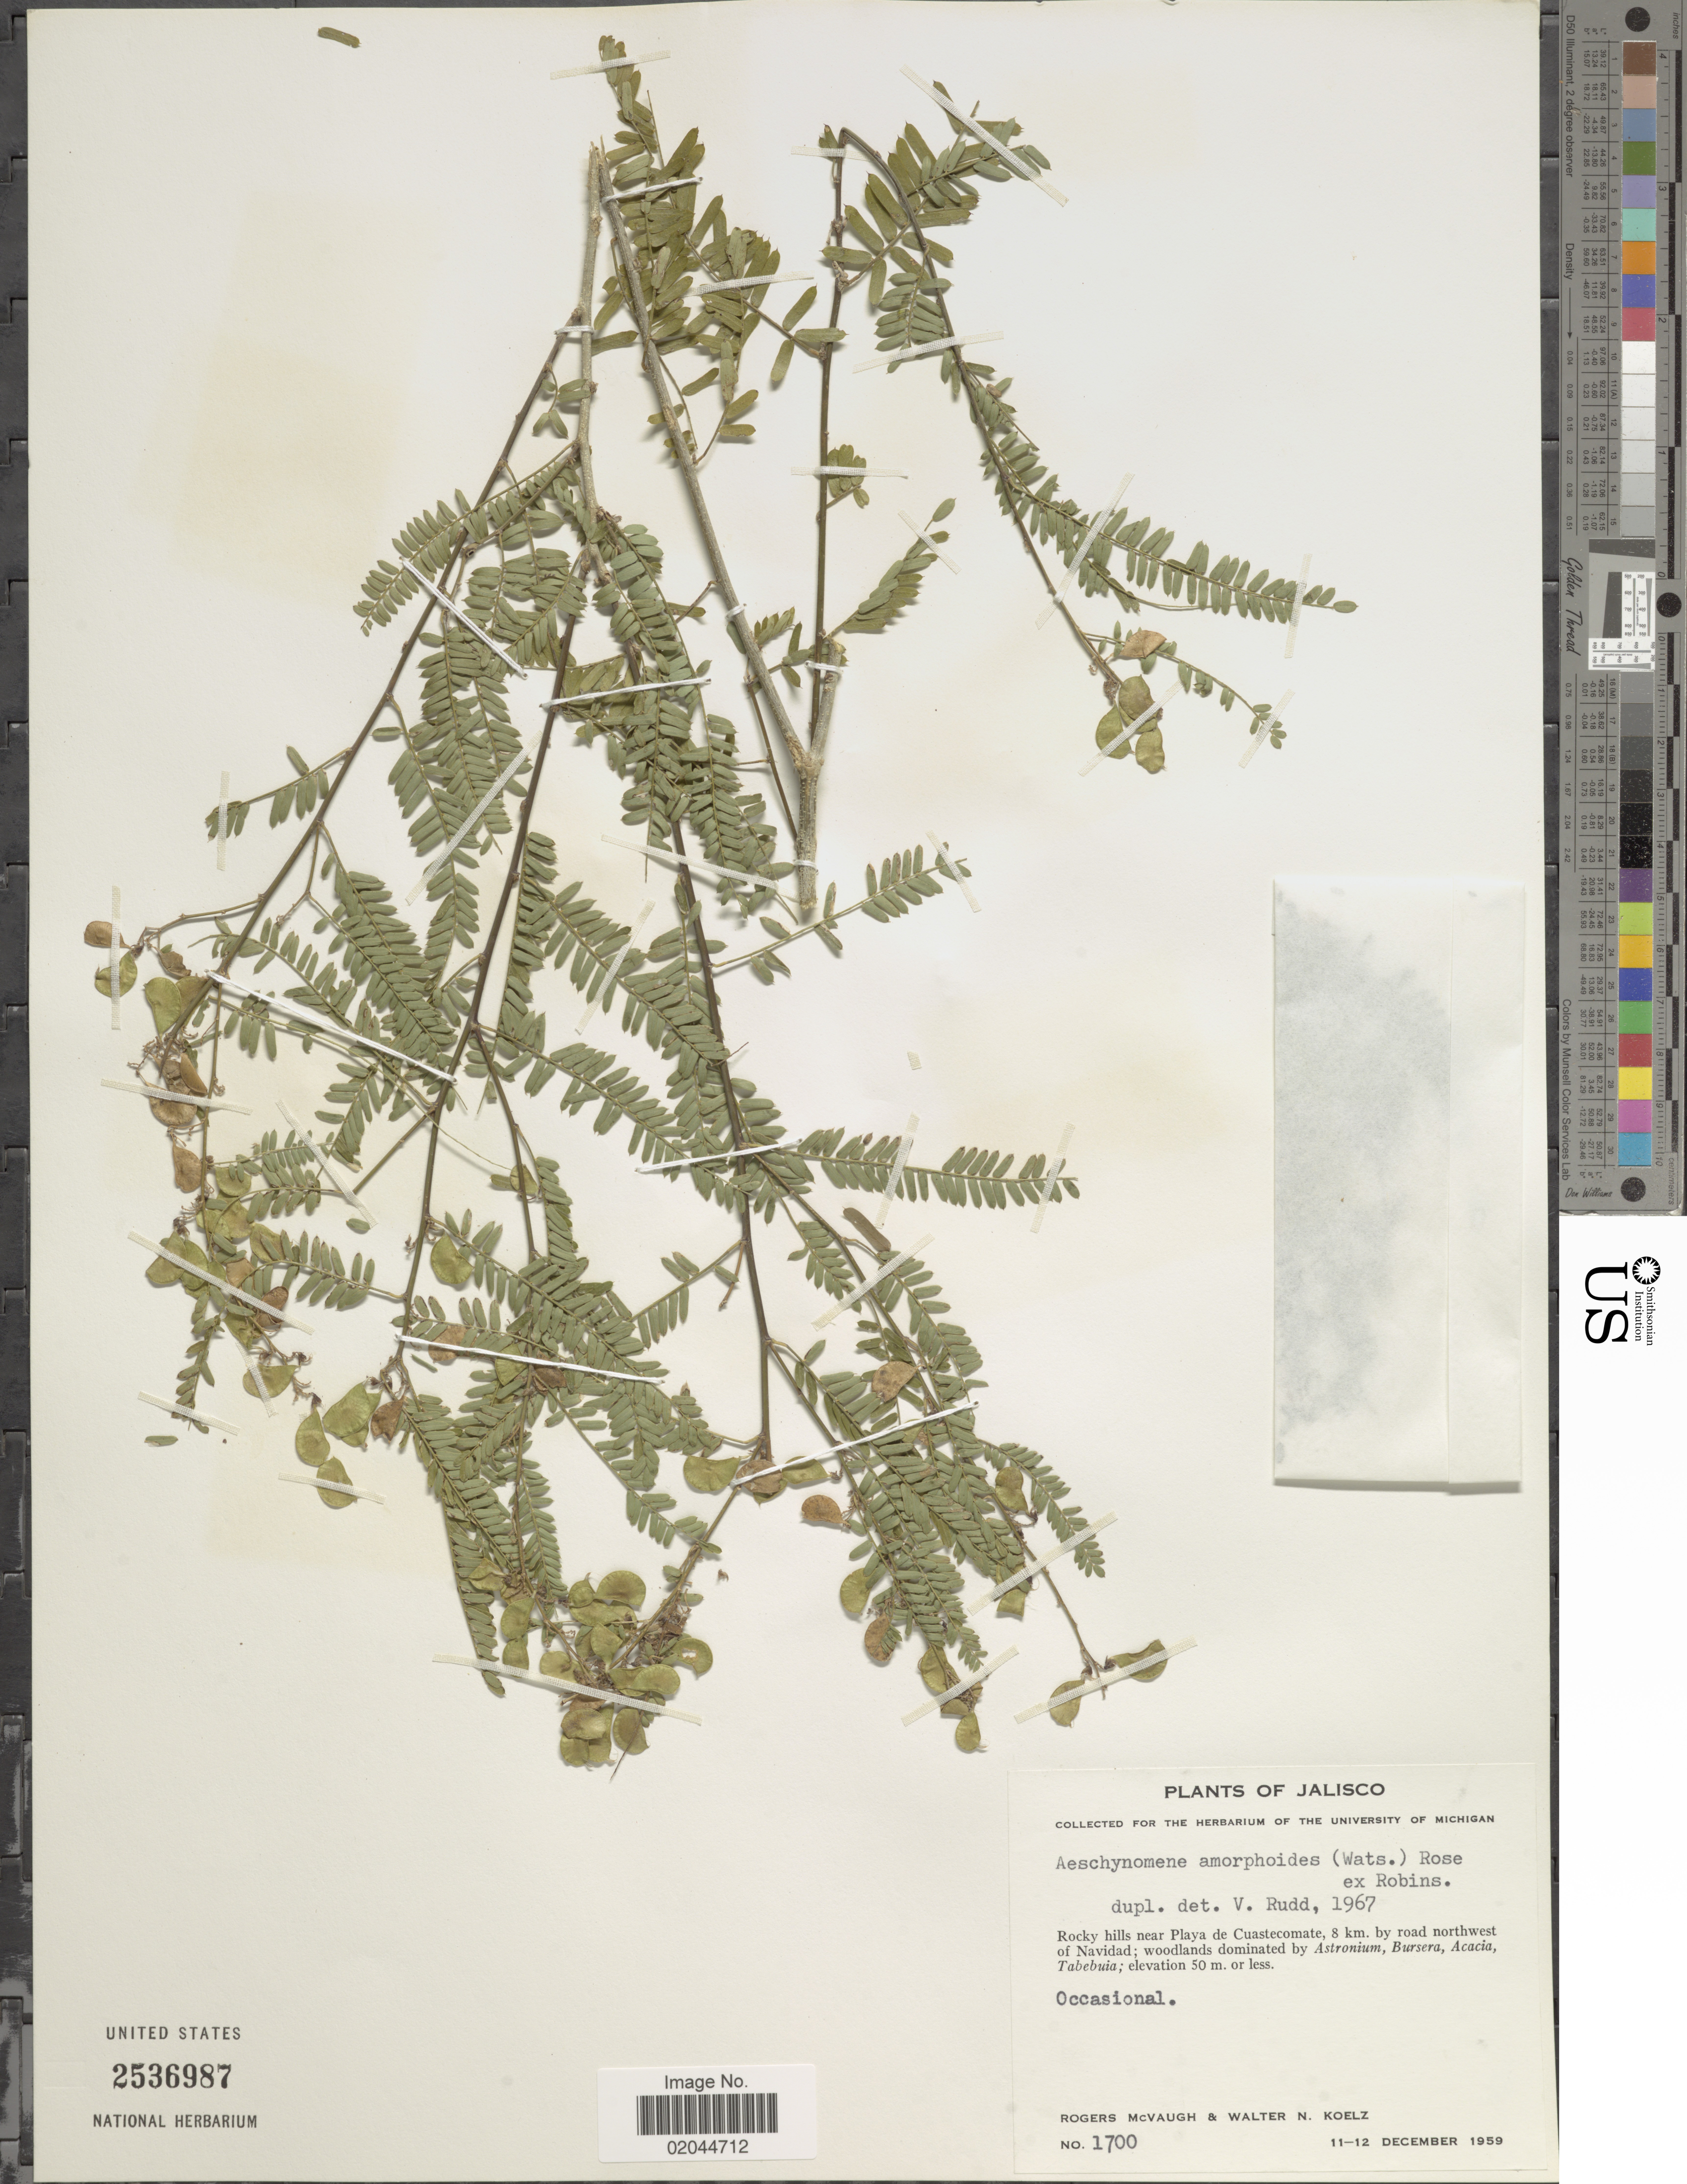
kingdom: Plantae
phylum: Tracheophyta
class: Magnoliopsida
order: Fabales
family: Fabaceae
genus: Aeschynomene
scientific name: Aeschynomene amorphoides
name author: (S. Watson) Rose ex B.L. Rob.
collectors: R. McVaugh & W. N. Koelz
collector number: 1700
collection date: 1959-12-11/1959-12-12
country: Mexico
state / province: Jalisco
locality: Rocky hills near Playa de Cuastecomate, 8 km. by road northwest of Navidad; woodlands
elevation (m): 50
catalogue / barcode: US 2536987